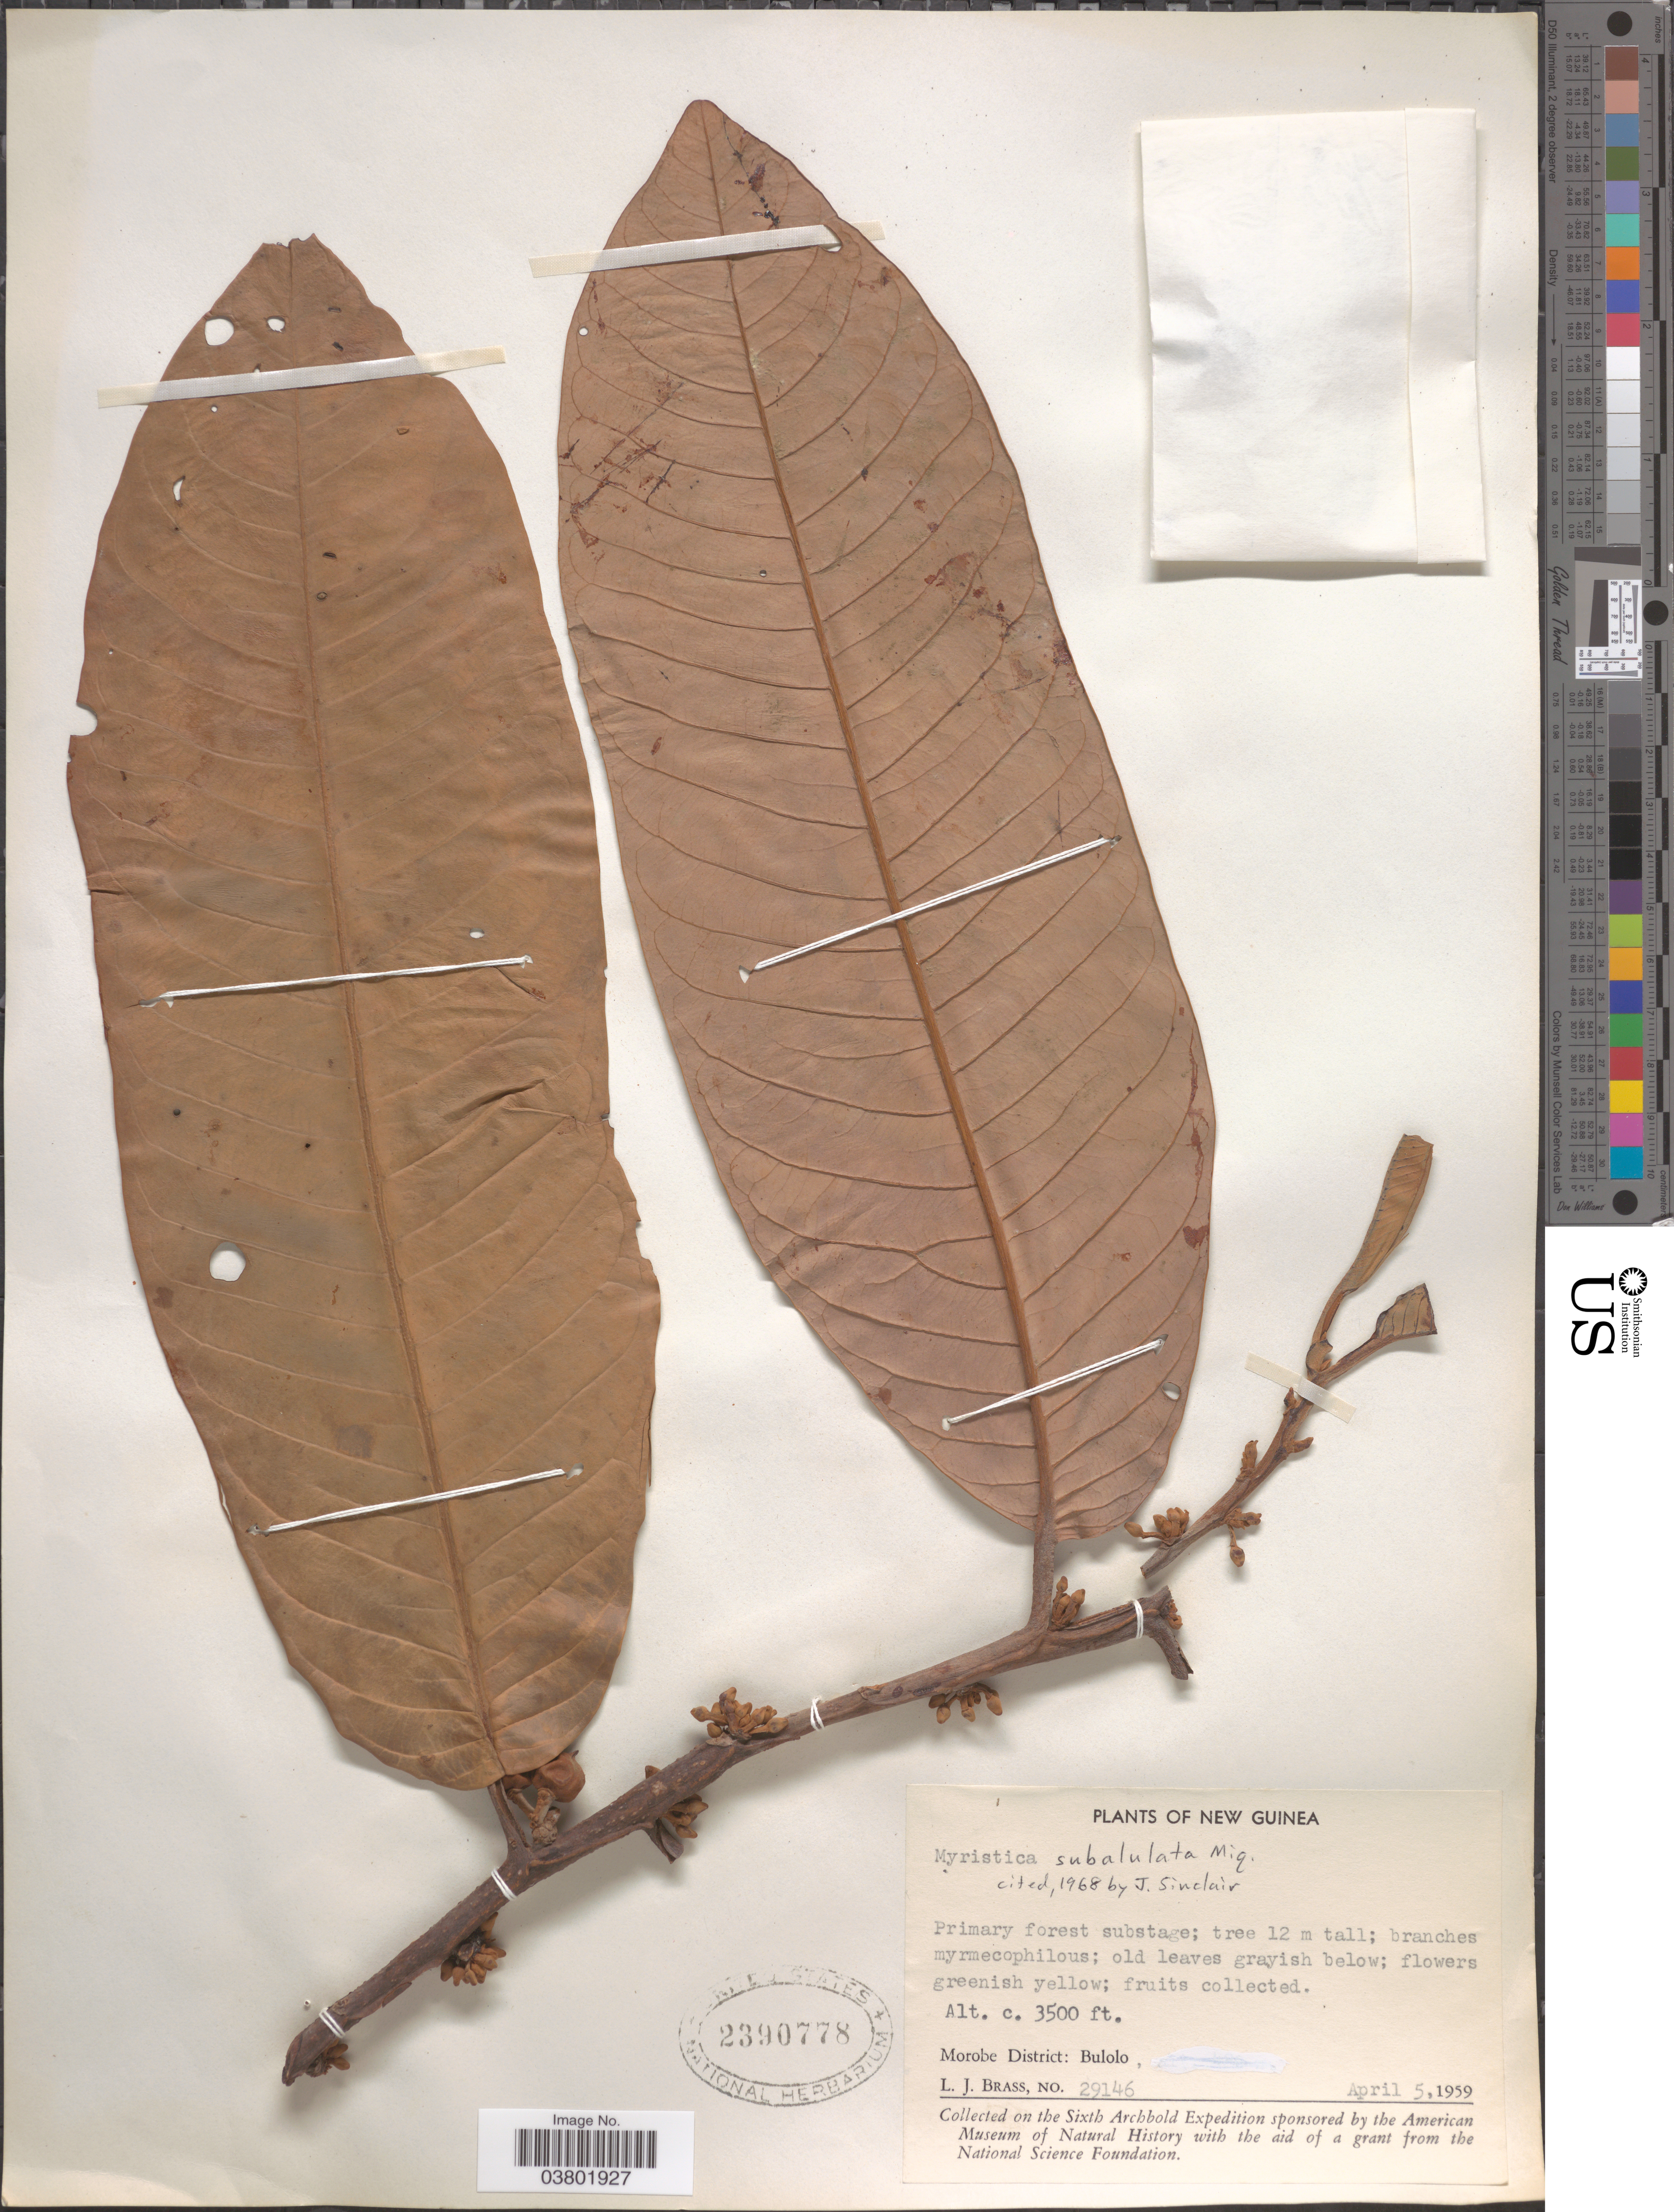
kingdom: Plantae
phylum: Tracheophyta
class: Magnoliopsida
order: Magnoliales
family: Myristicaceae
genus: Myristica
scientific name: Myristica subalulata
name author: Miq.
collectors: L. J. Brass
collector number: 29146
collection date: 1959-04-05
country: Papua New Guinea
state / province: Morobe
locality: New Guinea. Morobe District: Bulolo.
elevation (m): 1067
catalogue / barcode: US 2390778